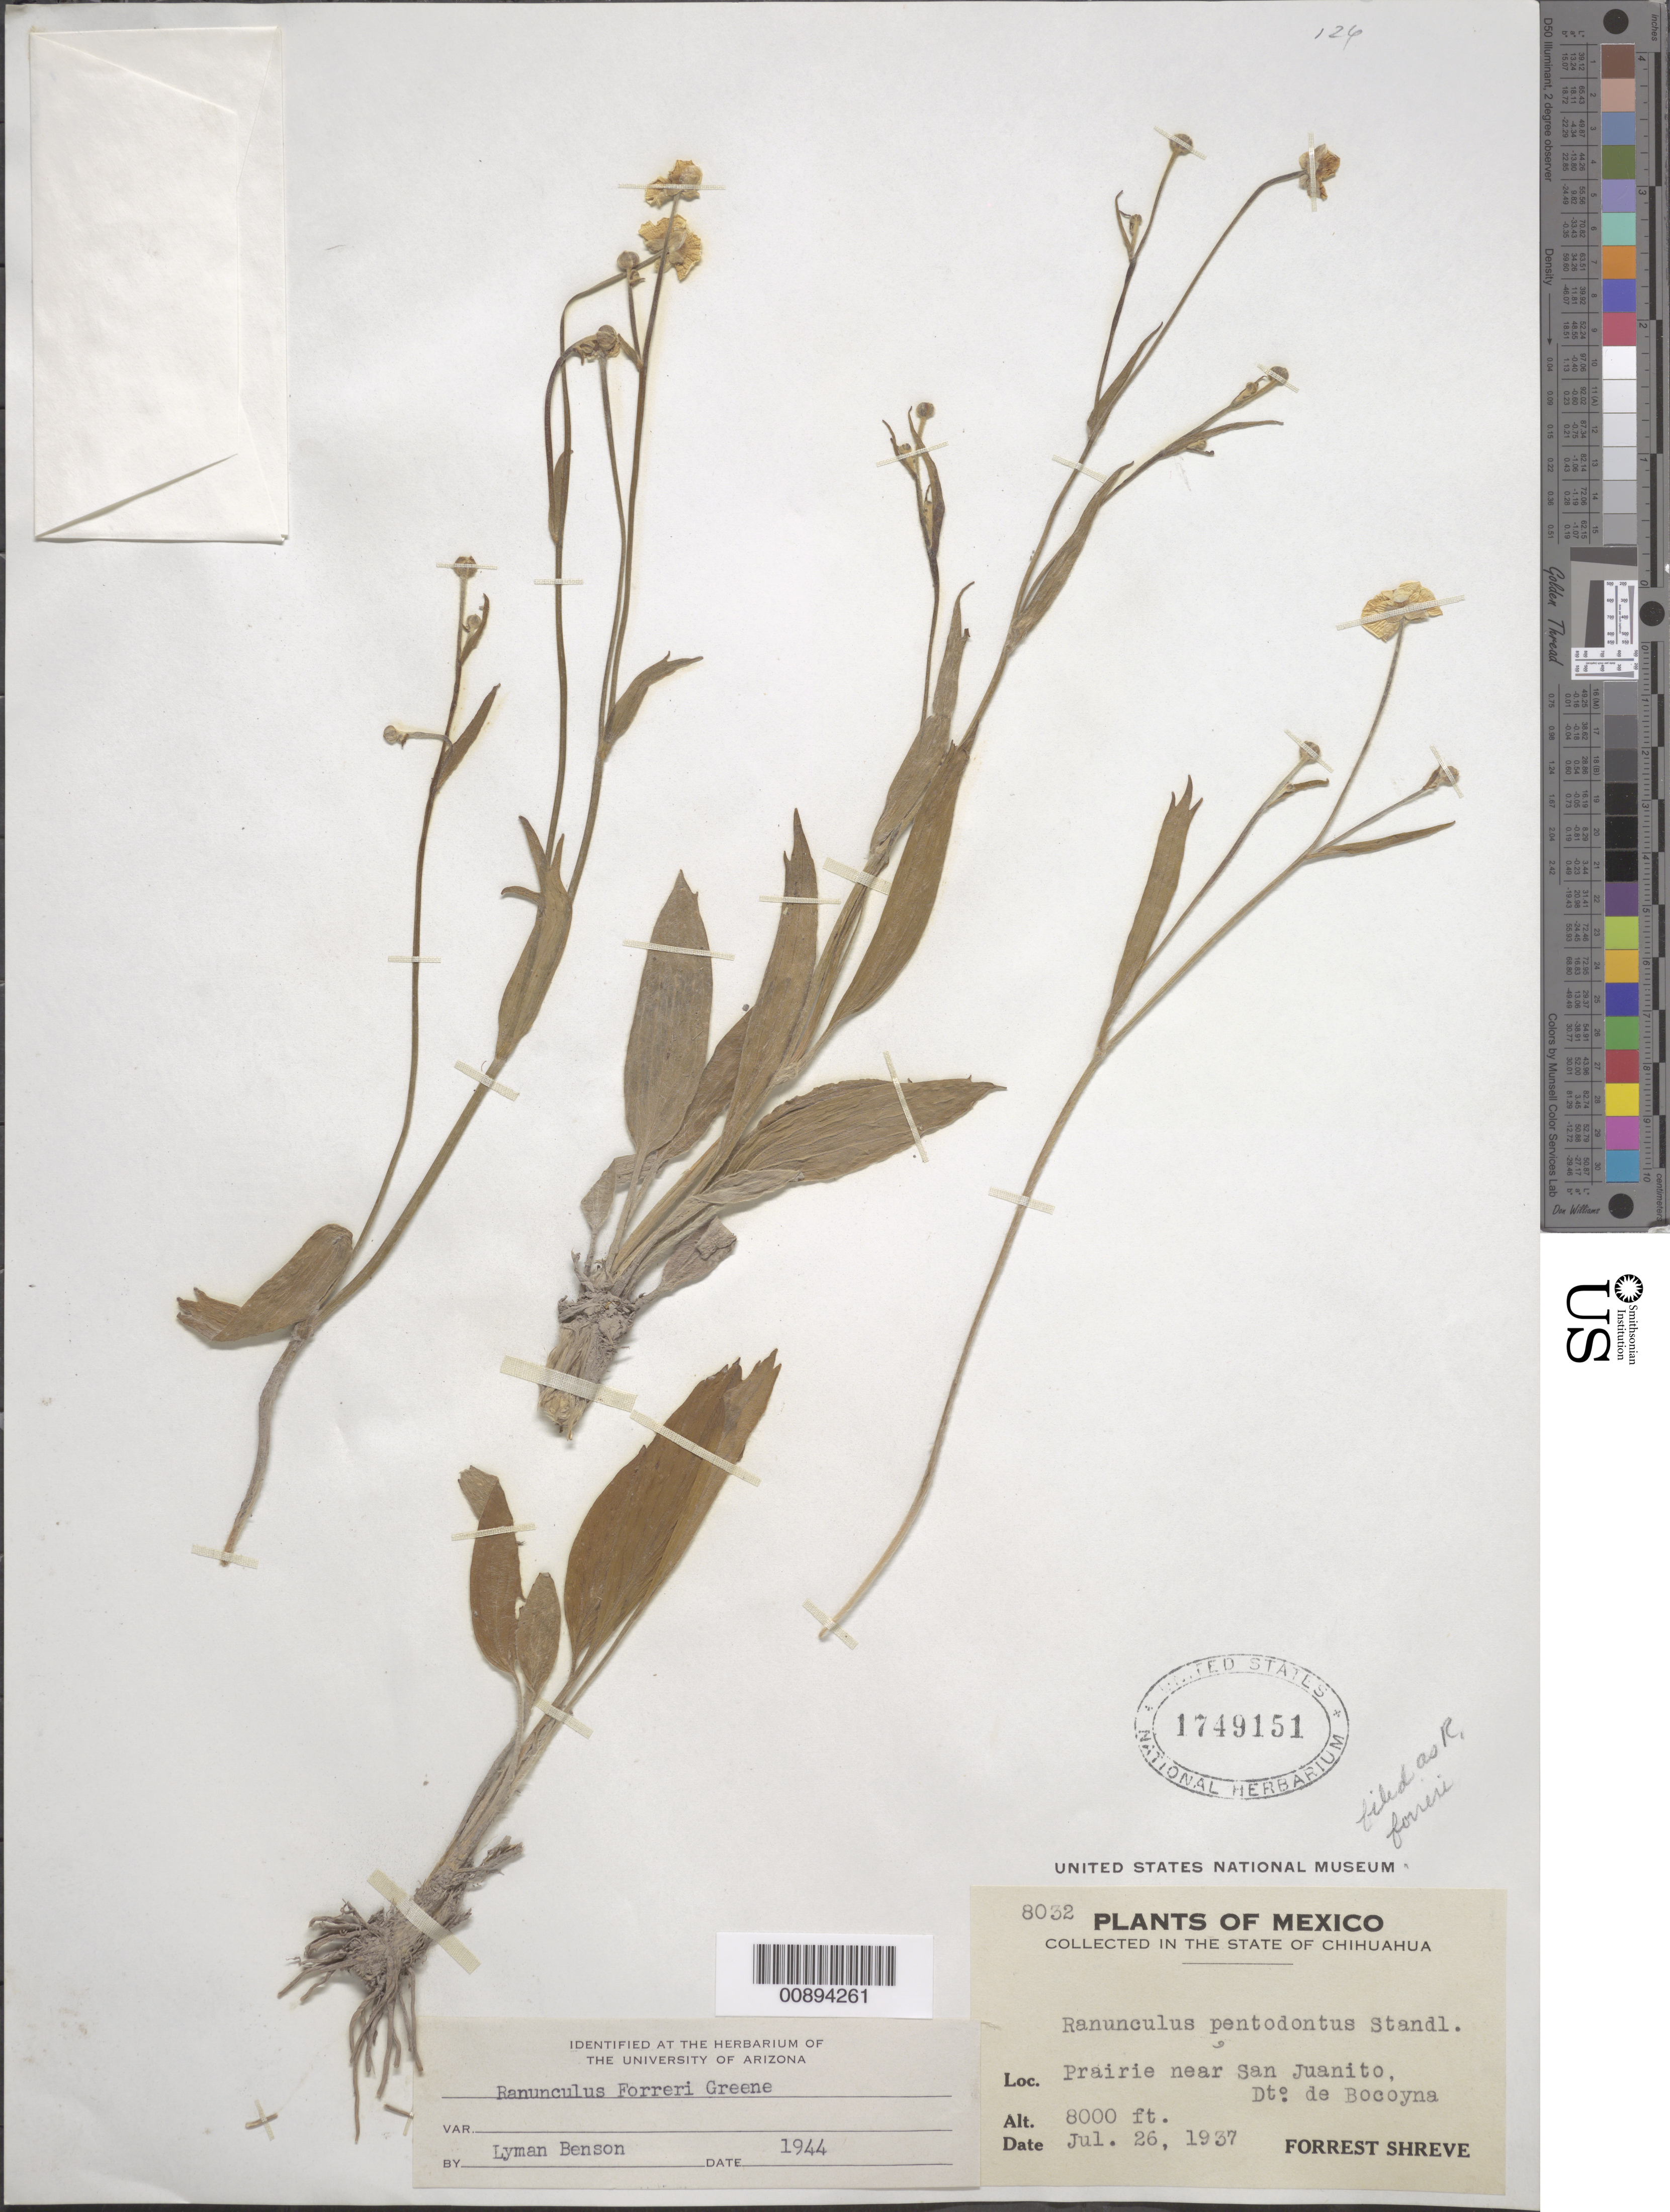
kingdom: Plantae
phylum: Tracheophyta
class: Magnoliopsida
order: Ranunculales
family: Ranunculaceae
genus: Ranunculus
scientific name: Ranunculus forreri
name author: Greene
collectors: F. Shreve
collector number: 8032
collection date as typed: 26 Jul 1937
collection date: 1937-07-26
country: Mexico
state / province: Chihuahua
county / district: Bocoyna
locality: Near San Juanito, Dto. de Bocoyna, Chihuahua.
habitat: Prairie.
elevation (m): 2438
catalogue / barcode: US 1749151